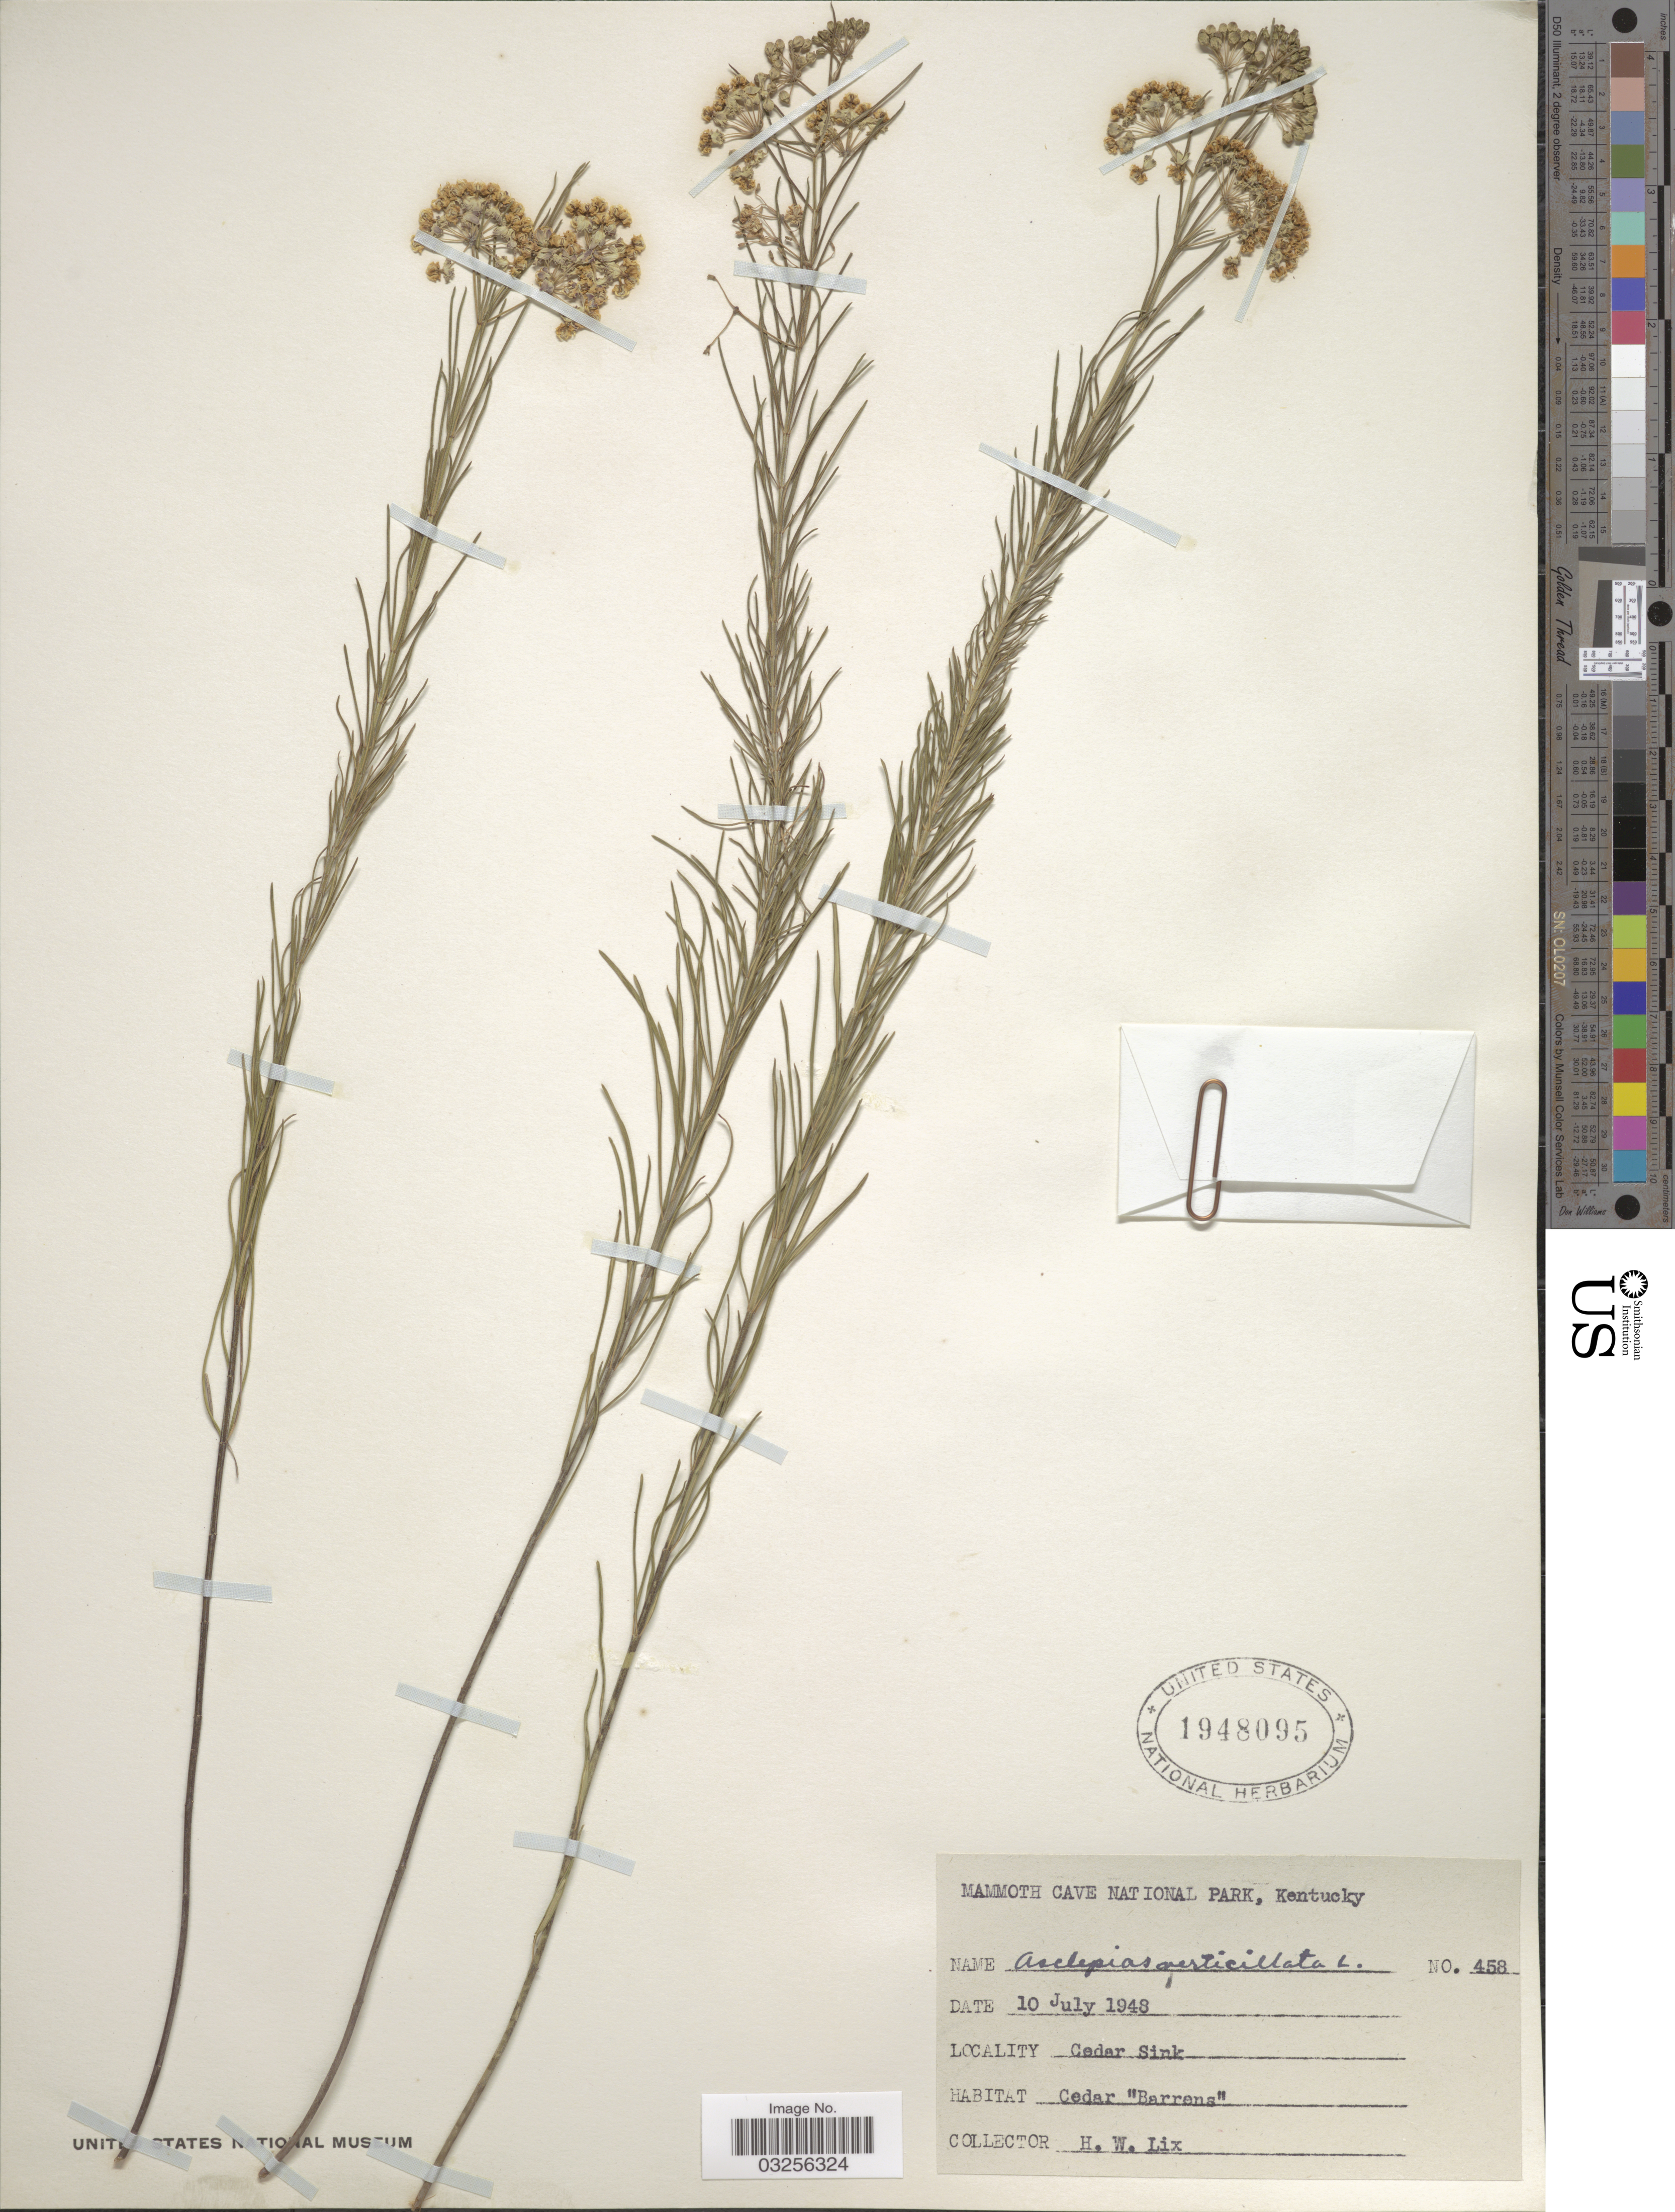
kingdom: Plantae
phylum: Tracheophyta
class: Magnoliopsida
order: Gentianales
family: Apocynaceae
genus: Asclepias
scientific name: Asclepias verticillata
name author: L.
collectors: H. W. Lix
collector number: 458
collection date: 1948-07-10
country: United States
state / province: Kentucky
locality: Mammoth Cave National Park. Cedar Sink.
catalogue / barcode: US 1948095